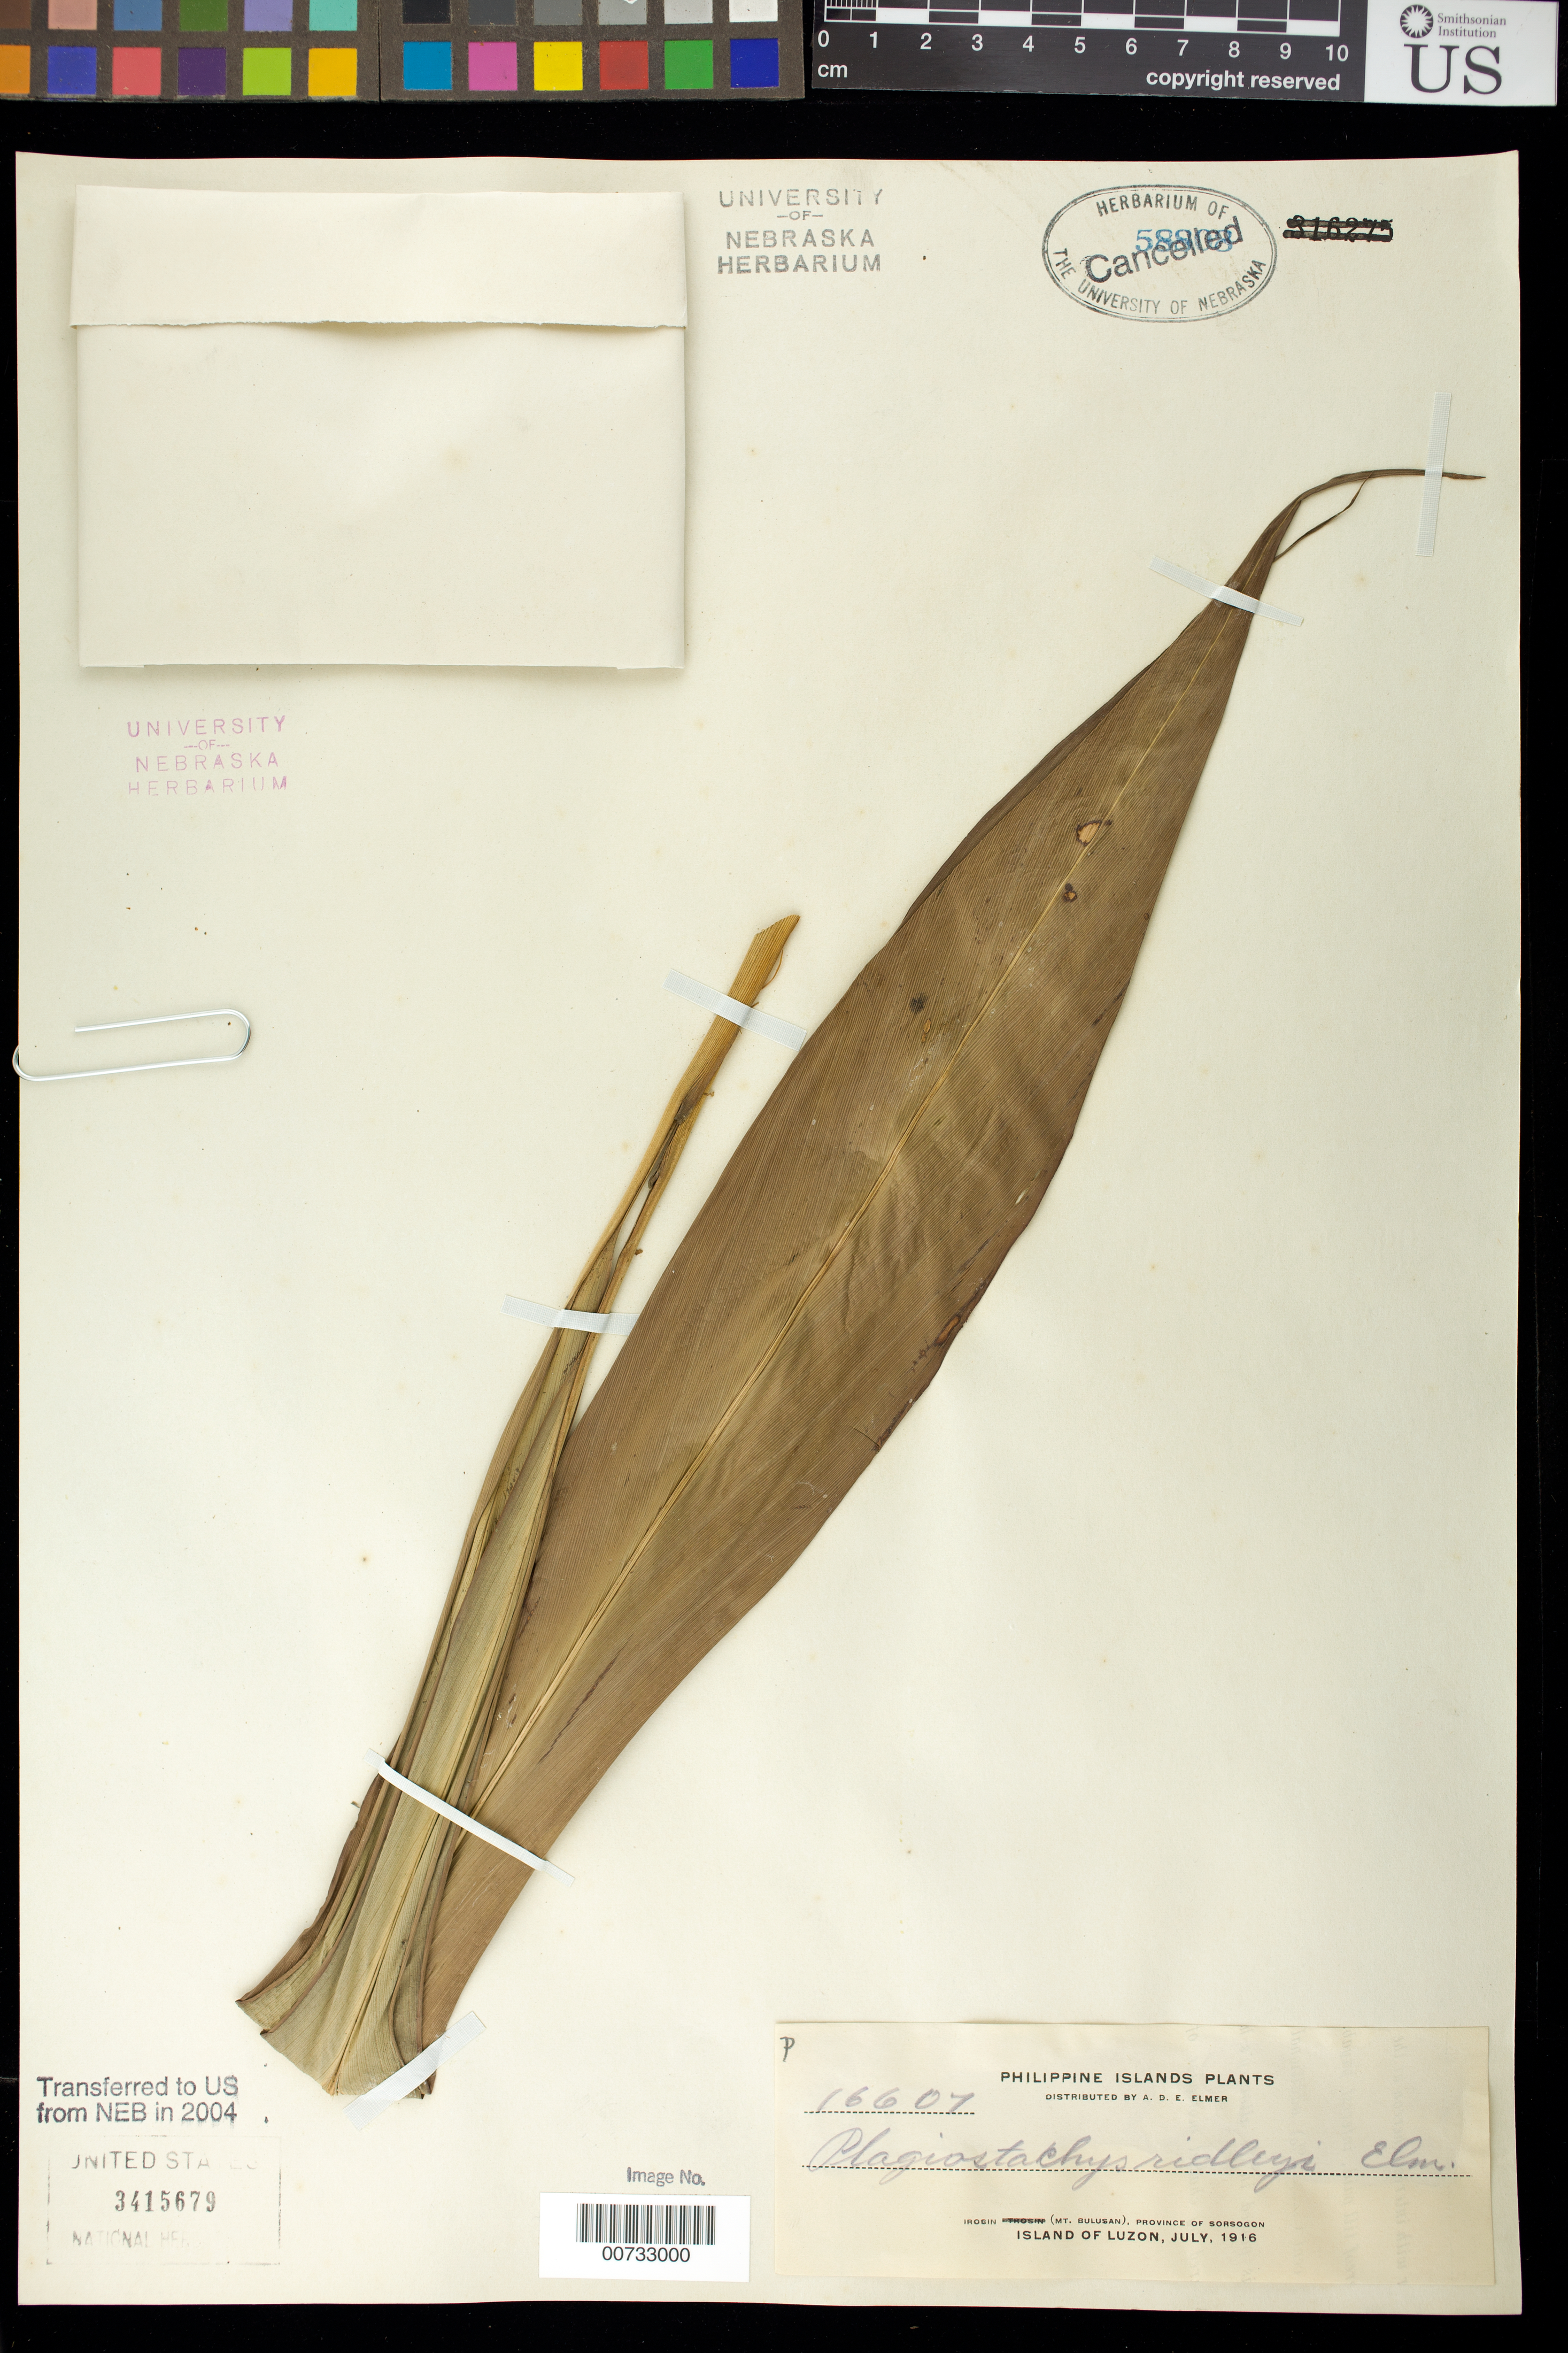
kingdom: Plantae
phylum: Tracheophyta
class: Liliopsida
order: Zingiberales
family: Zingiberaceae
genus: Plagiostachys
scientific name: Plagiostachys ridleyi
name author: Elmer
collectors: A. D. E. Elmer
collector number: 16607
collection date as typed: Jul 1916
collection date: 1916-07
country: Philippines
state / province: Bicol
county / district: Sorsogon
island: Luzon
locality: Irosin (Mt. Bulusan)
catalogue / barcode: US 3415679